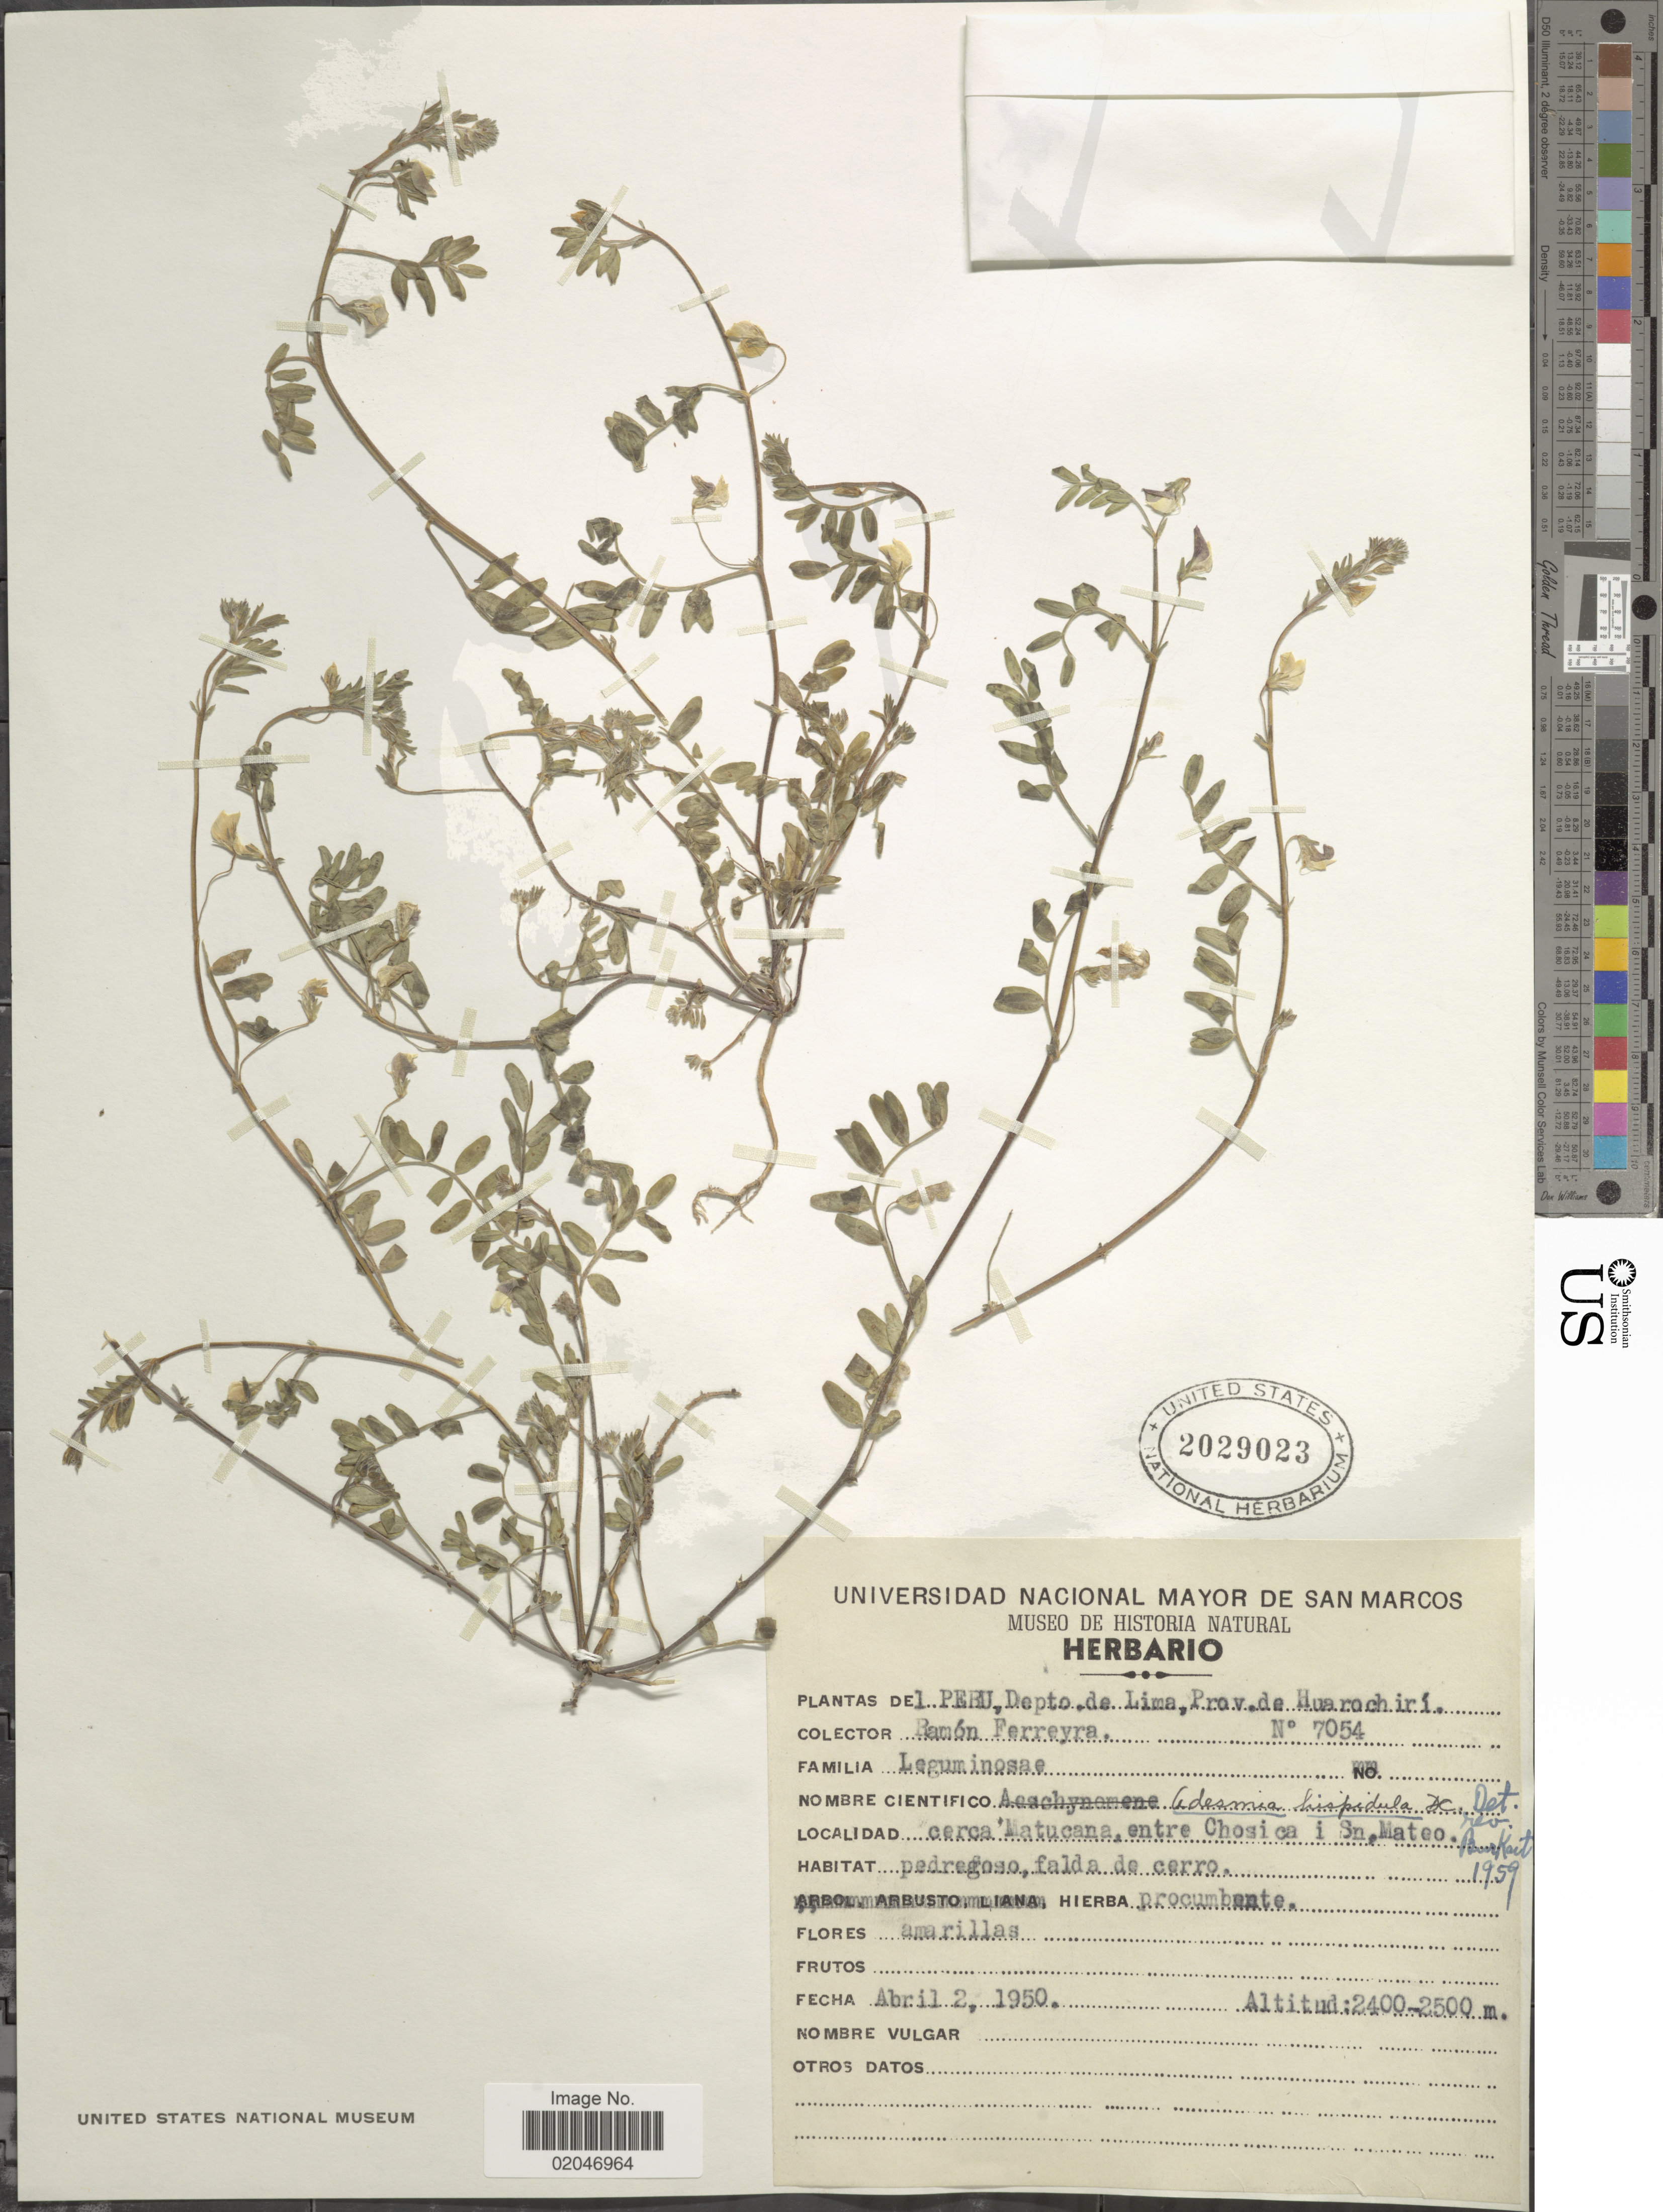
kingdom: Plantae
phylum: Tracheophyta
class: Magnoliopsida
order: Fabales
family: Fabaceae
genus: Adesmia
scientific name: Adesmia hispidula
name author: (Lag.) DC.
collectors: R. A. Ferreyra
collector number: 7054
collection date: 1950-04-02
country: Peru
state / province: Lima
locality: Prov. de Huarochiri, cerca Matucana, entre Chosica i Sn. Mateo.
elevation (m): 2400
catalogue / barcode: US 2029023